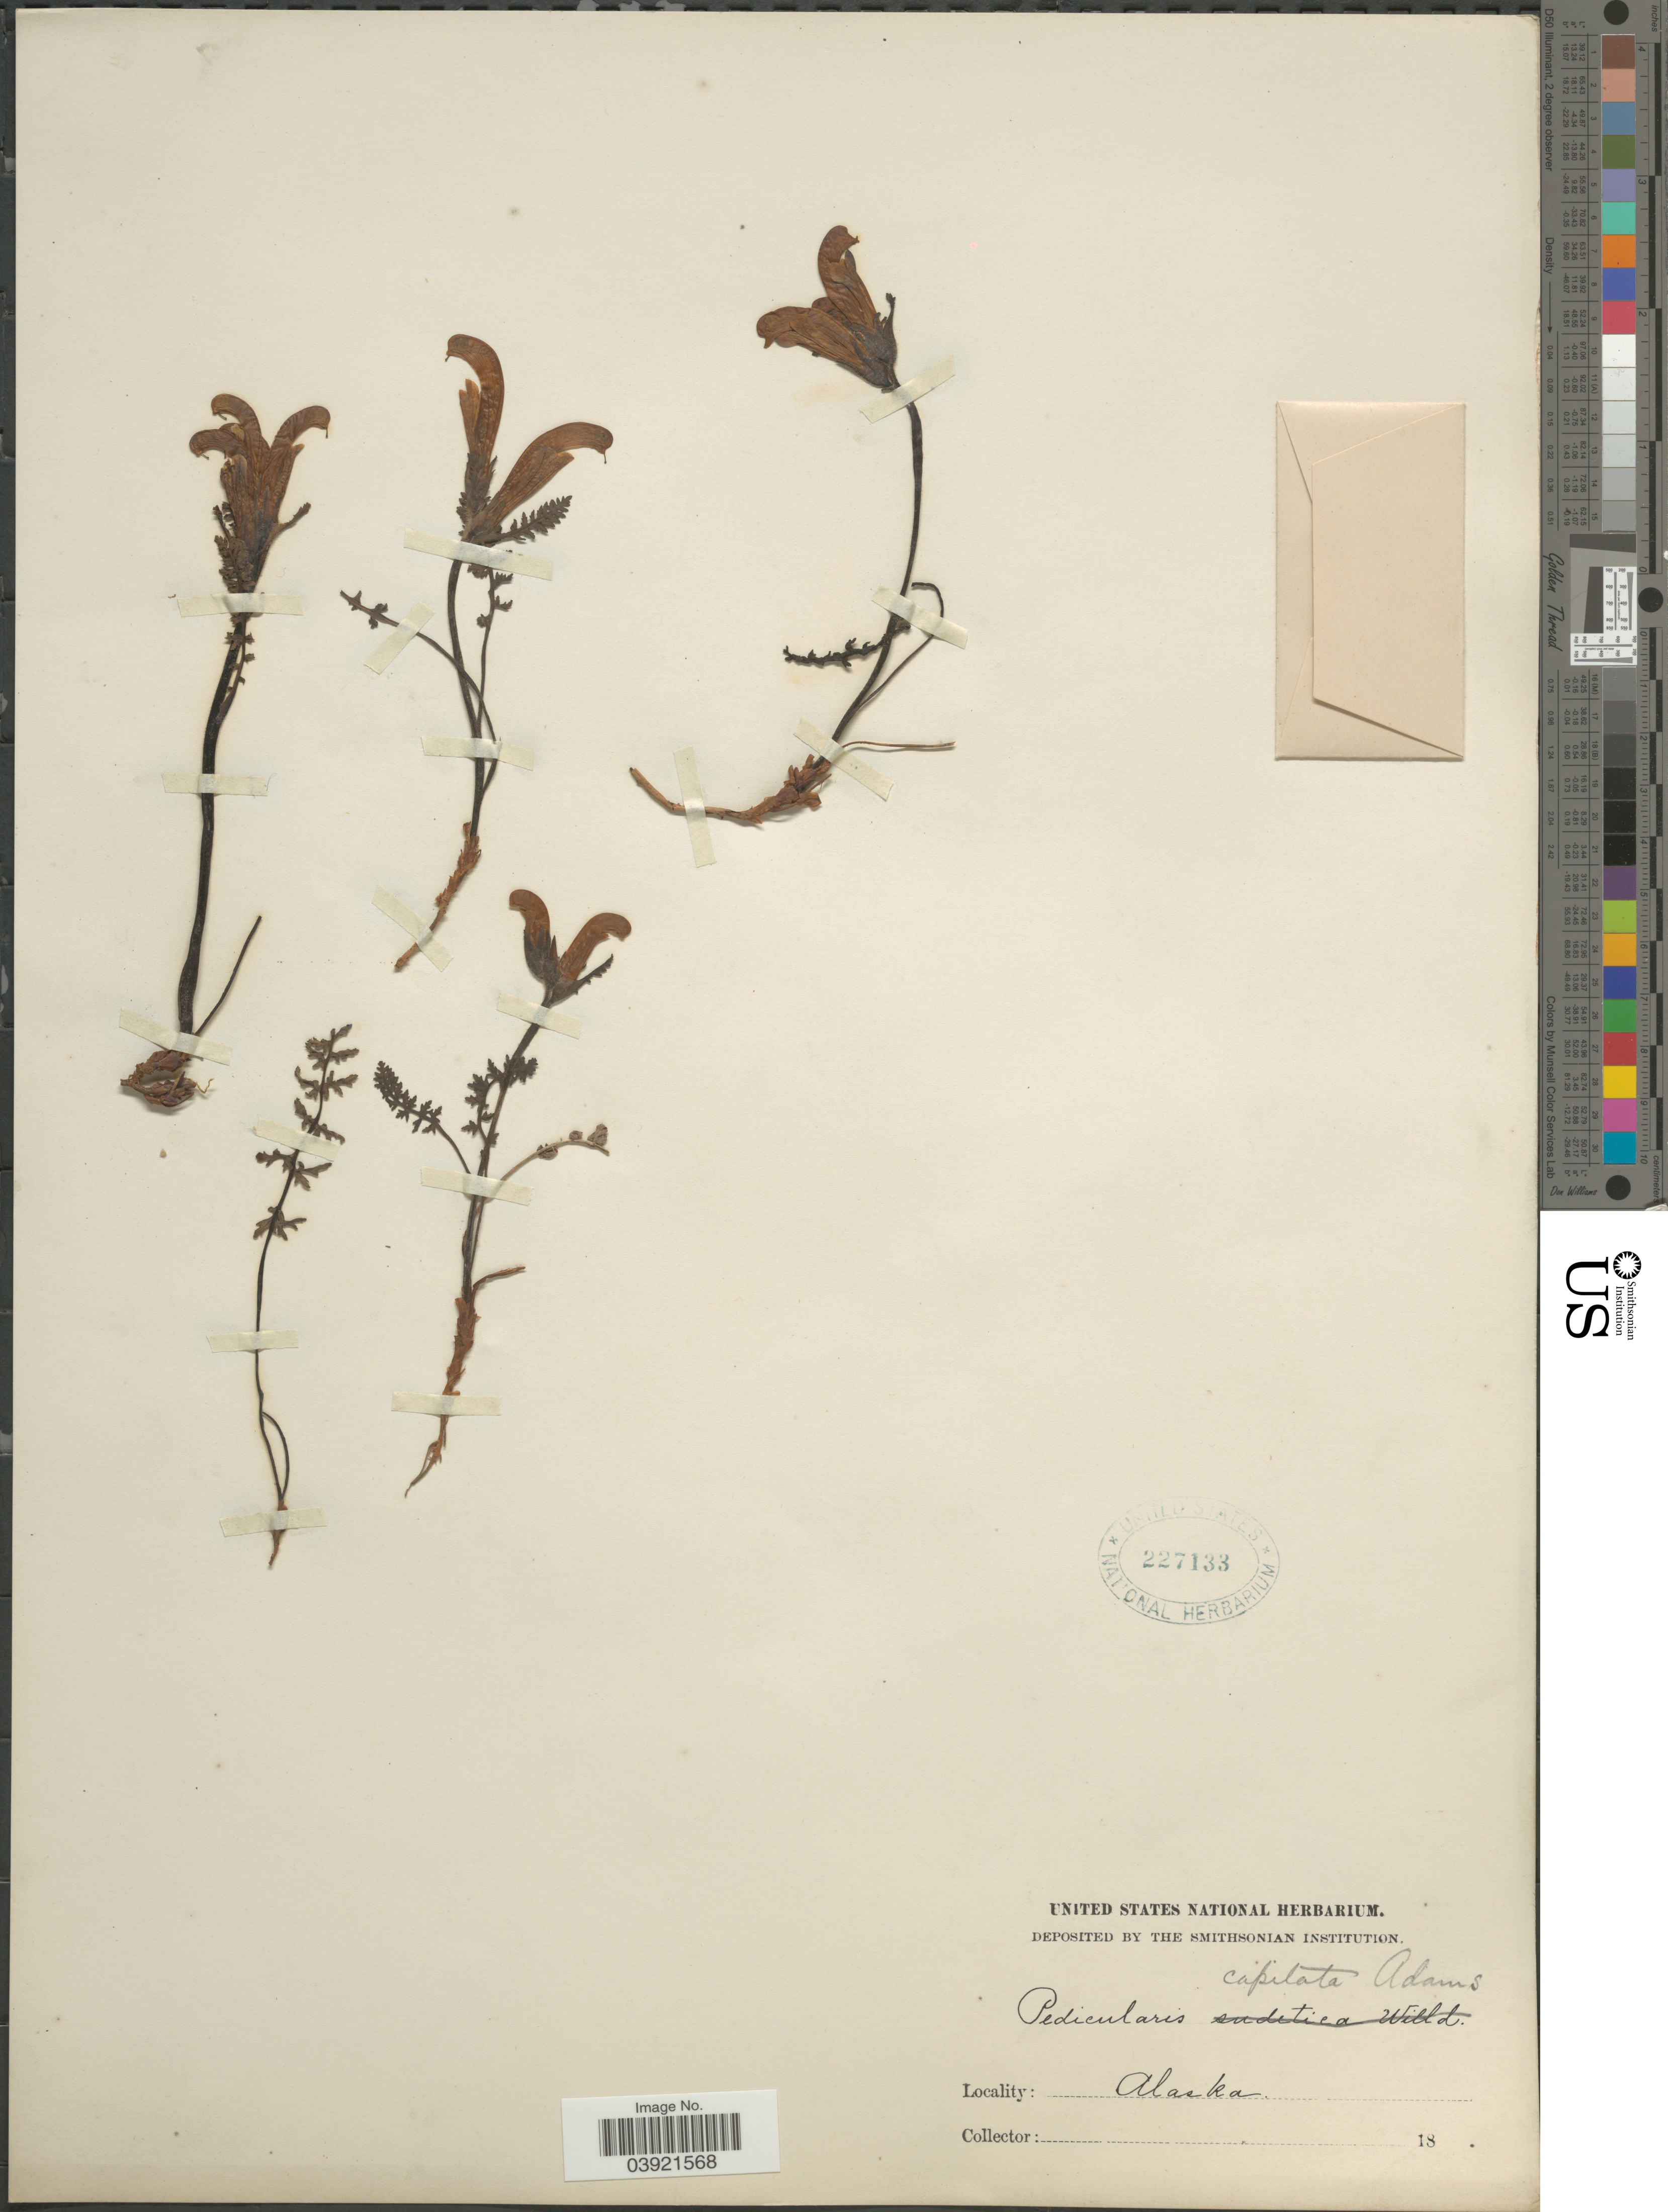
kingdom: Plantae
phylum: Tracheophyta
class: Magnoliopsida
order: Lamiales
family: Orobanchaceae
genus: Pedicularis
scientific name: Pedicularis capitata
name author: Adams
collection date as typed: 18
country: United States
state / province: Alaska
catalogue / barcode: US 227133